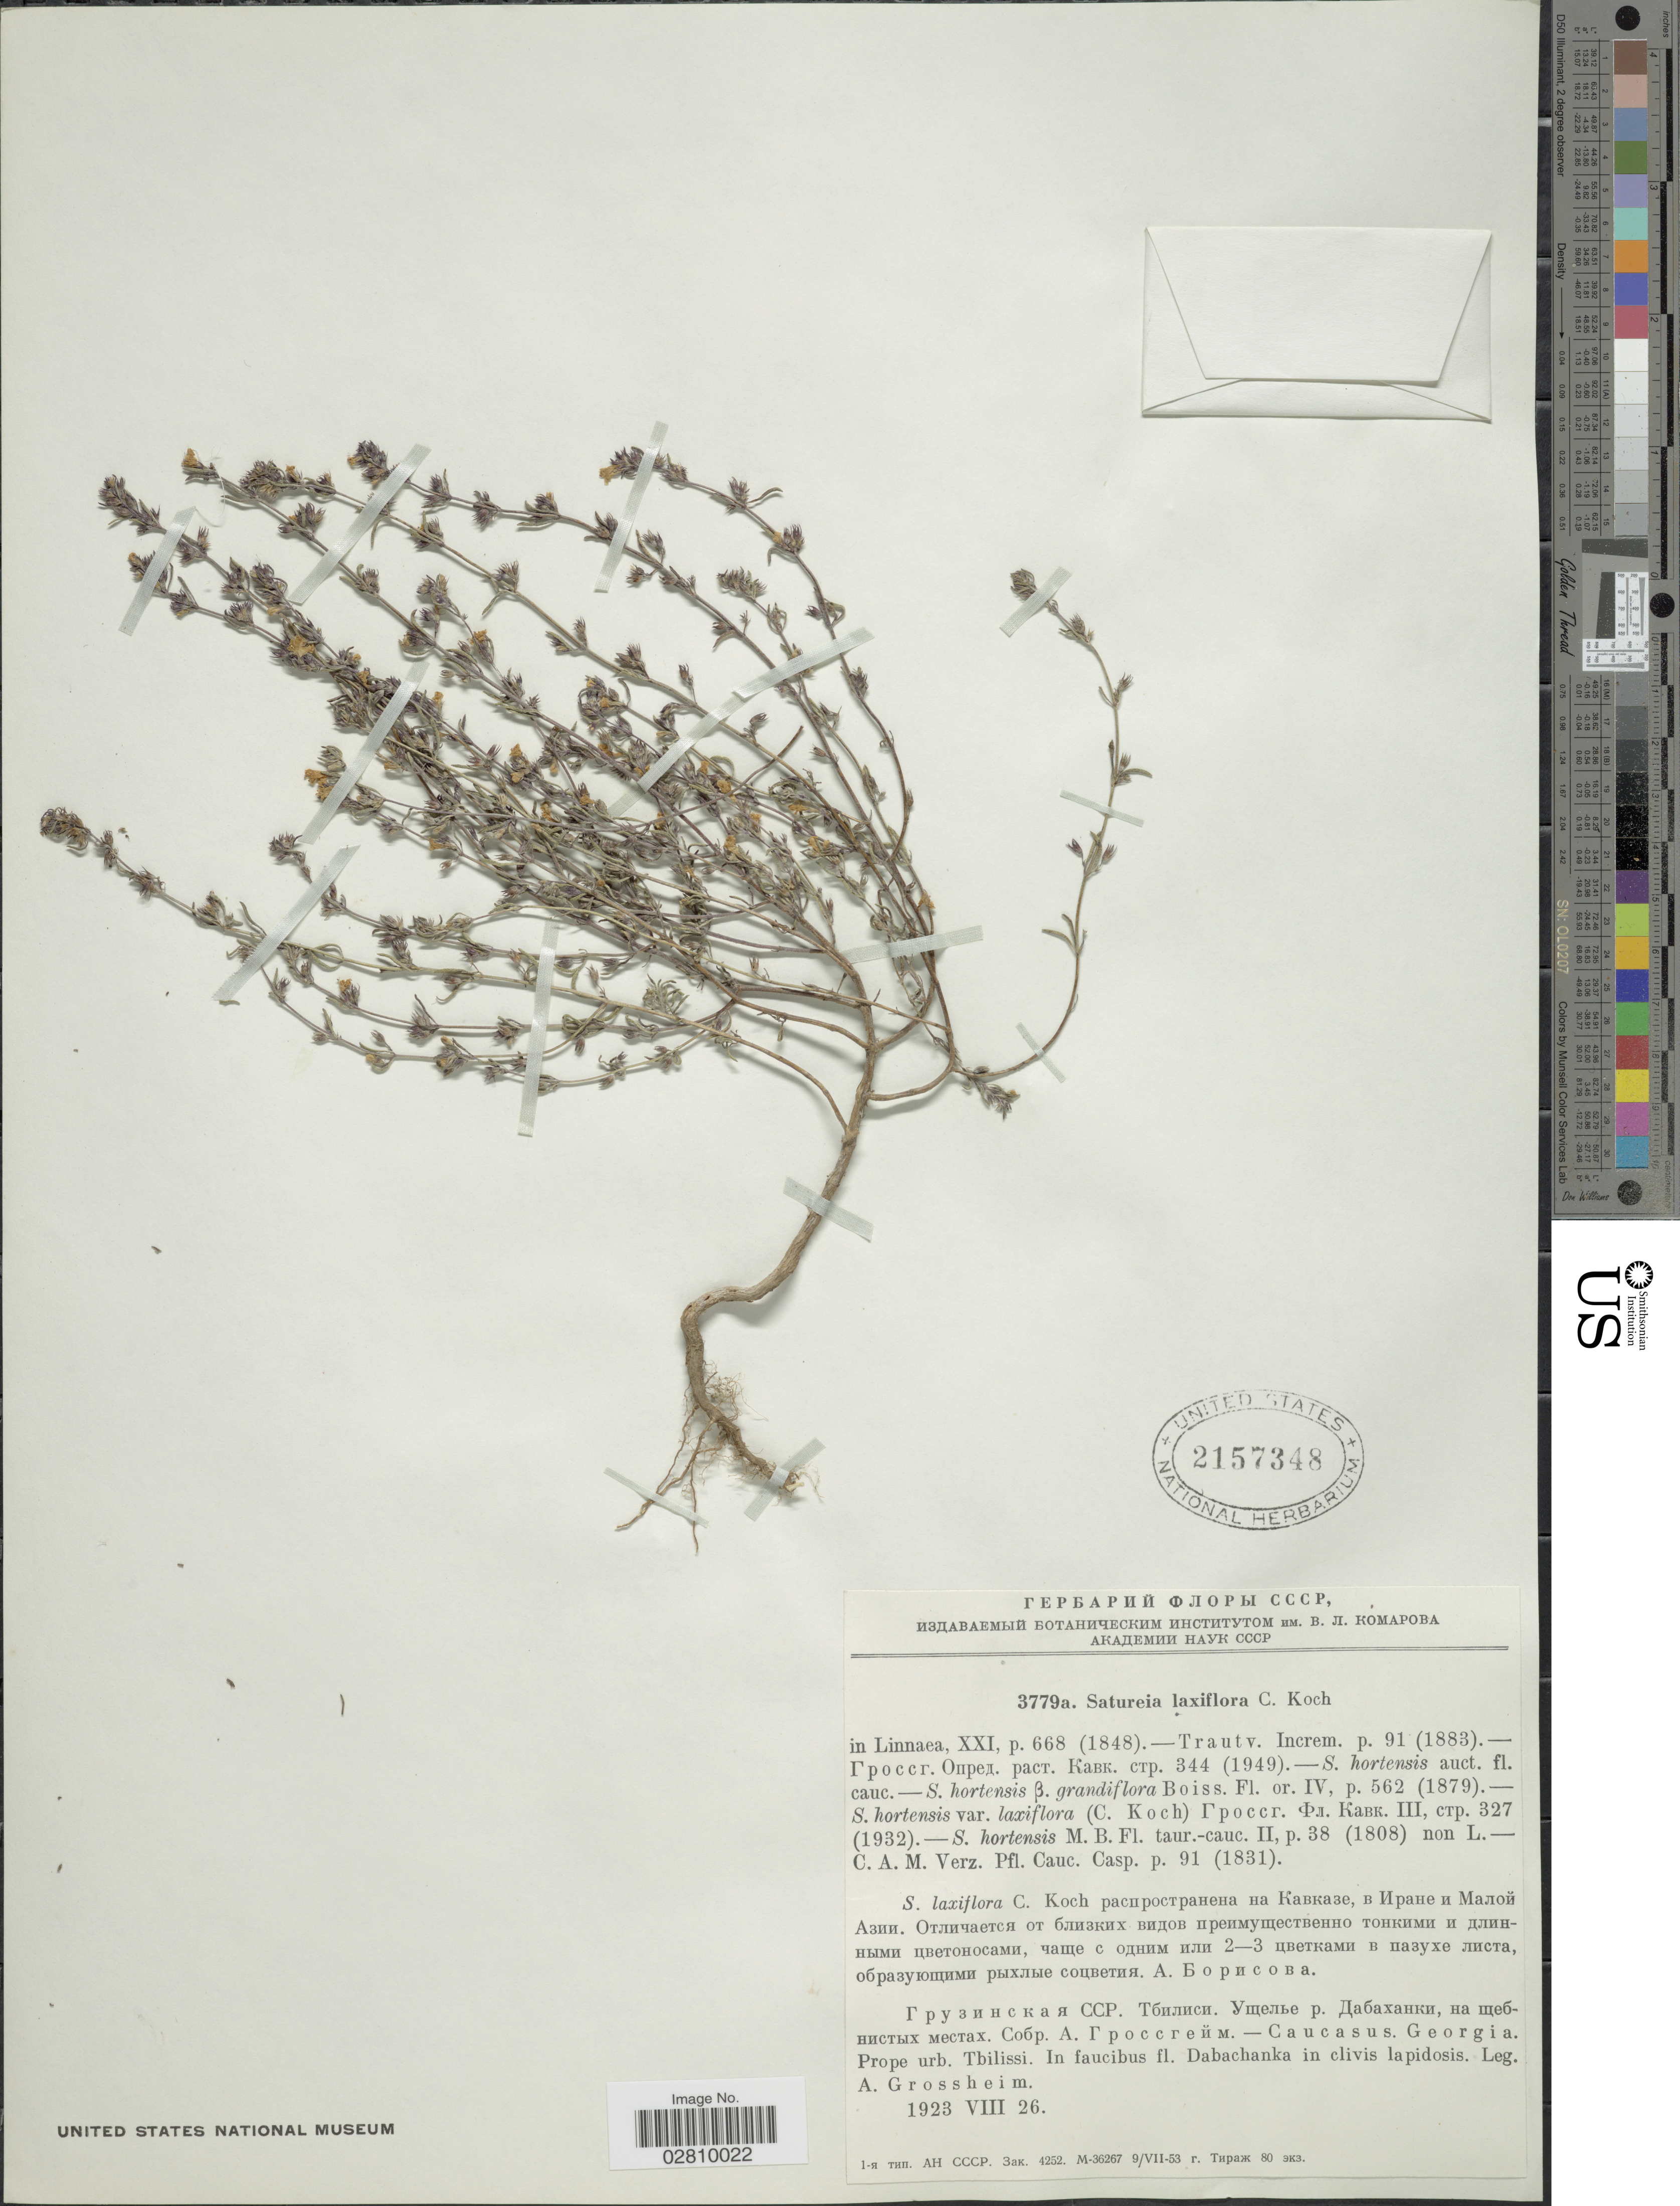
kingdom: Plantae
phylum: Tracheophyta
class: Magnoliopsida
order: Lamiales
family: Lamiaceae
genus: Calamintha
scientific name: Calamintha laxiflora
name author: Hayata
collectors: A. Grossheim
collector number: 3779a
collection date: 1923-08-26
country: Georgia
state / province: Tbilisi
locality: Caucasus. Georgia, Prope urb. Tbilissi. In faucibus fl. Dabachanka in clivis lapidosis.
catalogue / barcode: US 2157348